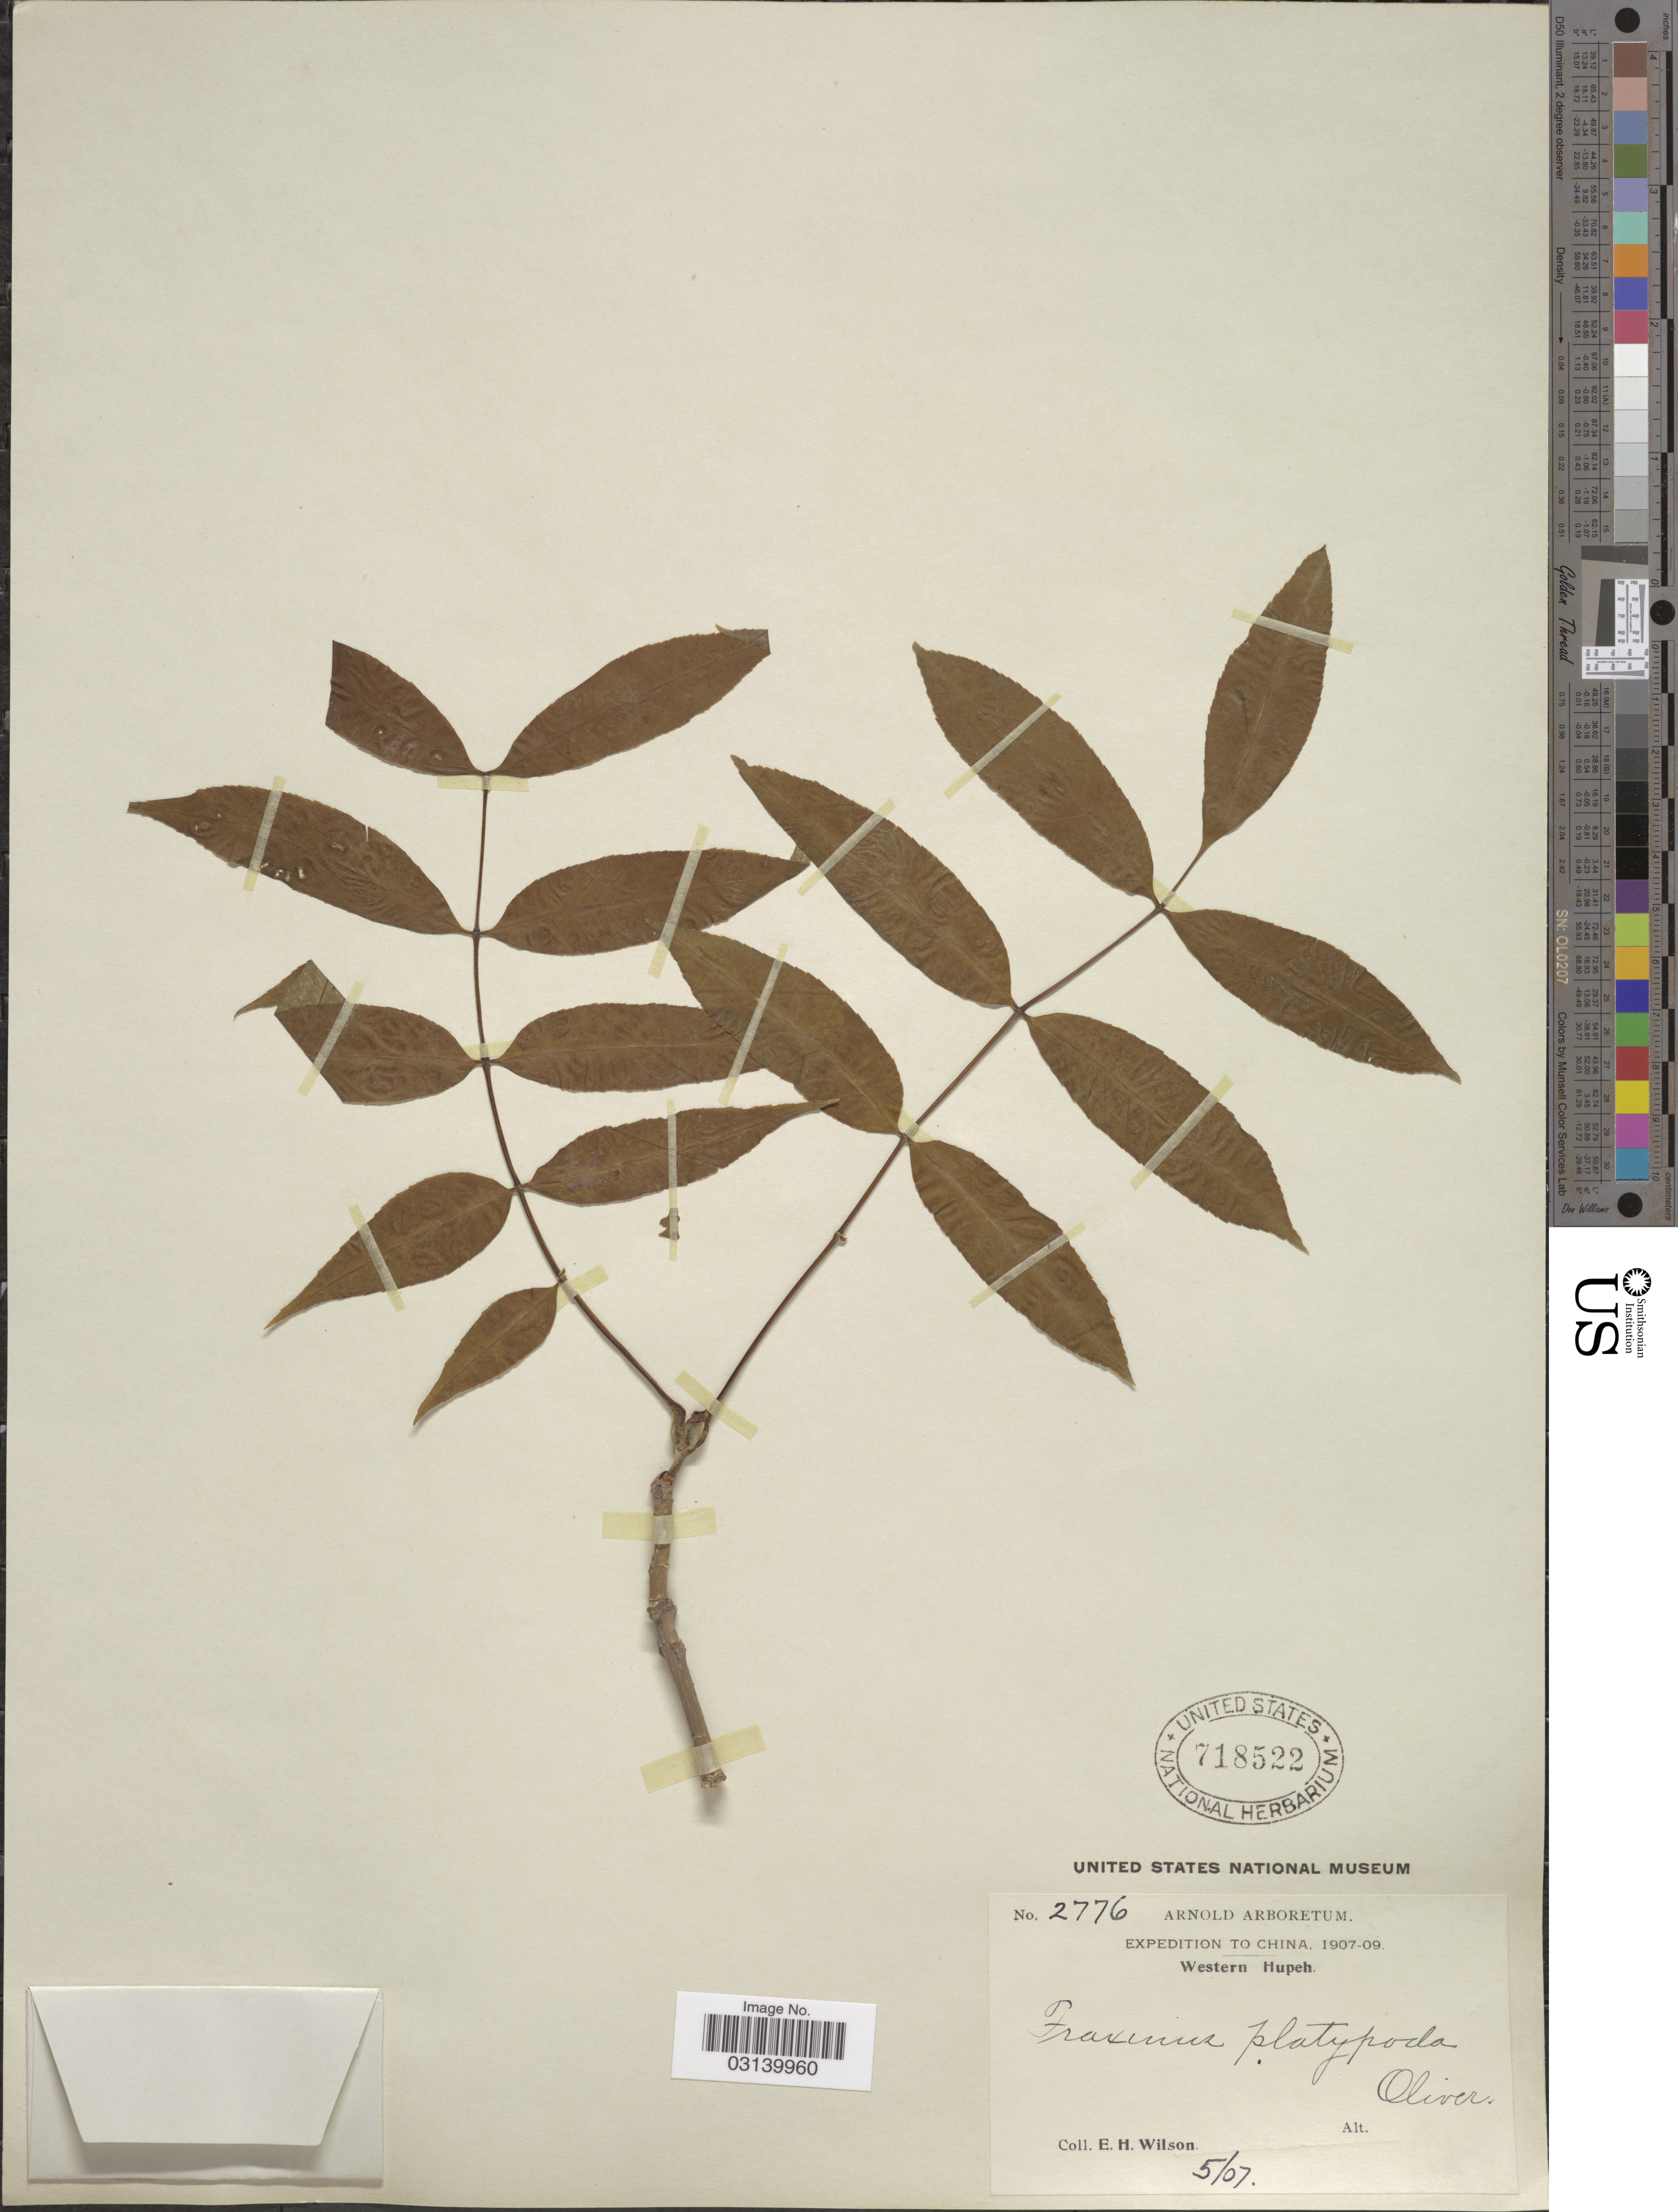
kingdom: Plantae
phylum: Tracheophyta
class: Magnoliopsida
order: Lamiales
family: Oleaceae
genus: Fraxinus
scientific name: Fraxinus platypoda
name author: Oliv.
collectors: E. Wilson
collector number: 2776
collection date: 1907-05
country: China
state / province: Hubei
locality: Western Hupeh.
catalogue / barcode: US 718522